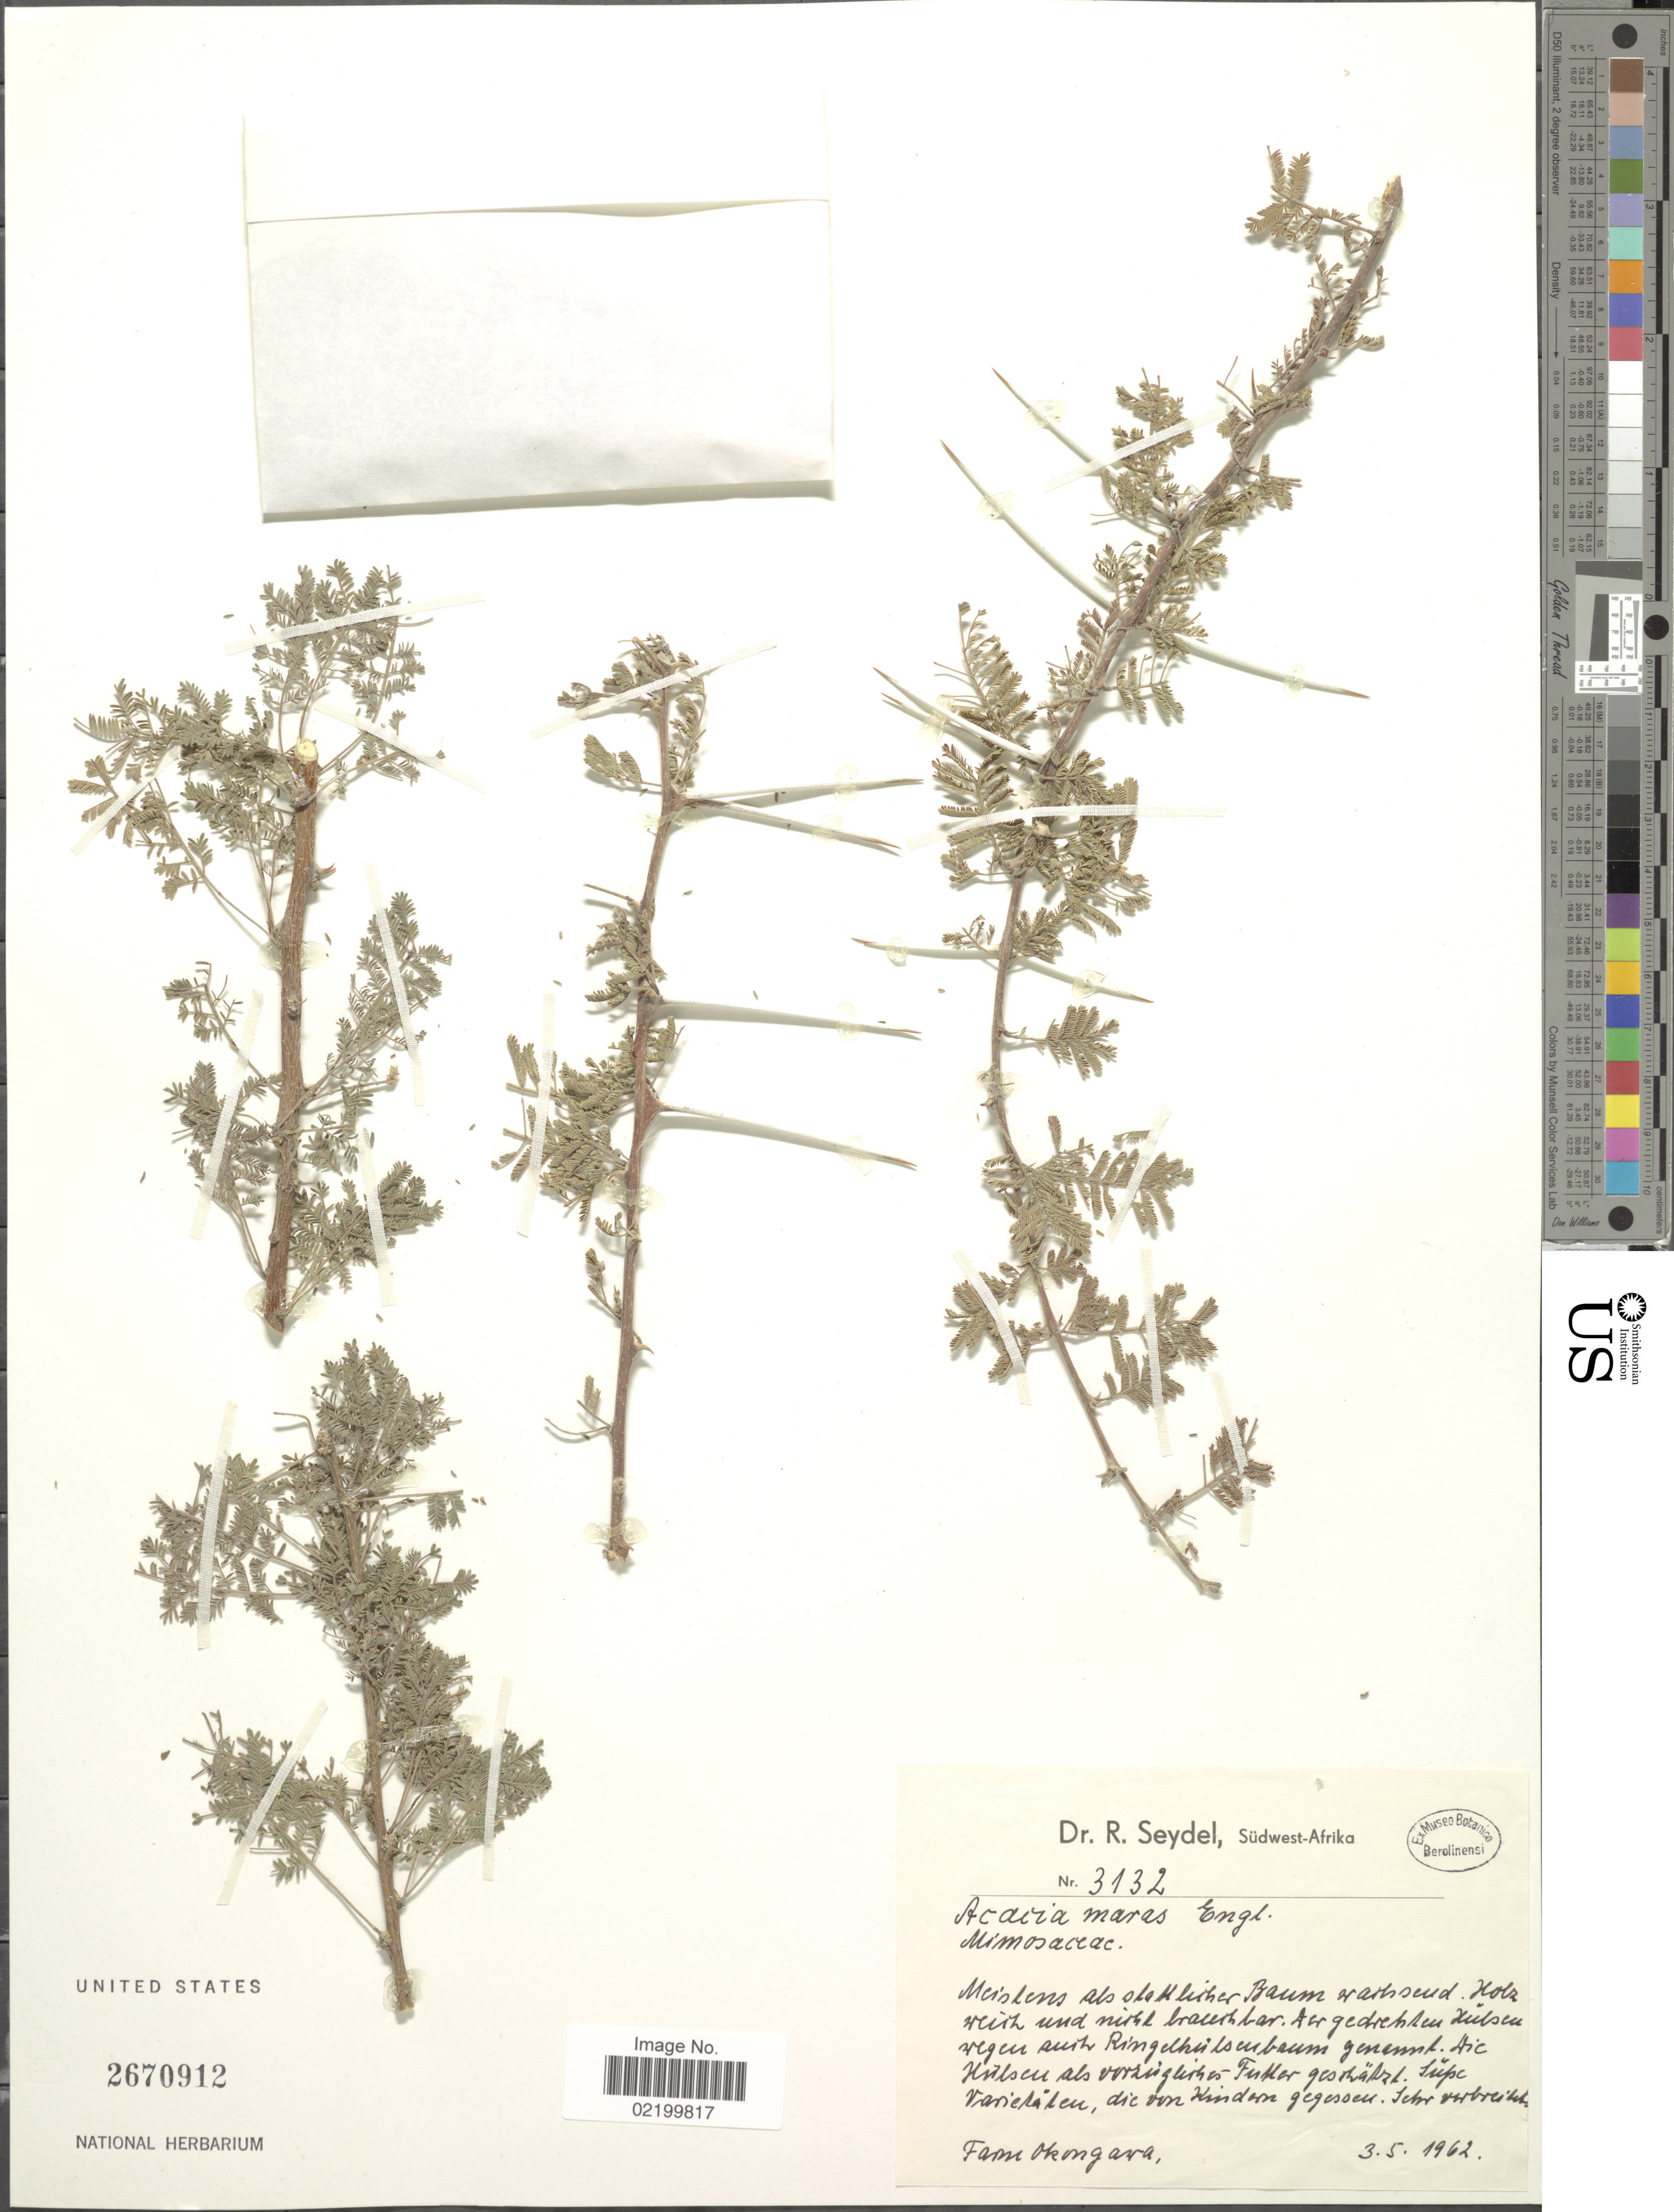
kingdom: Plantae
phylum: Tracheophyta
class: Magnoliopsida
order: Fabales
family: Fabaceae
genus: Vachellia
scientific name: Vachellia tortilis subsp. heteracantha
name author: (Burch.) Kyal. & Boatwr.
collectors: R. Seydel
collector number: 3132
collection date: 1962-05-03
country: Namibia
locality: Farm Okongawa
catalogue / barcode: US 2670912